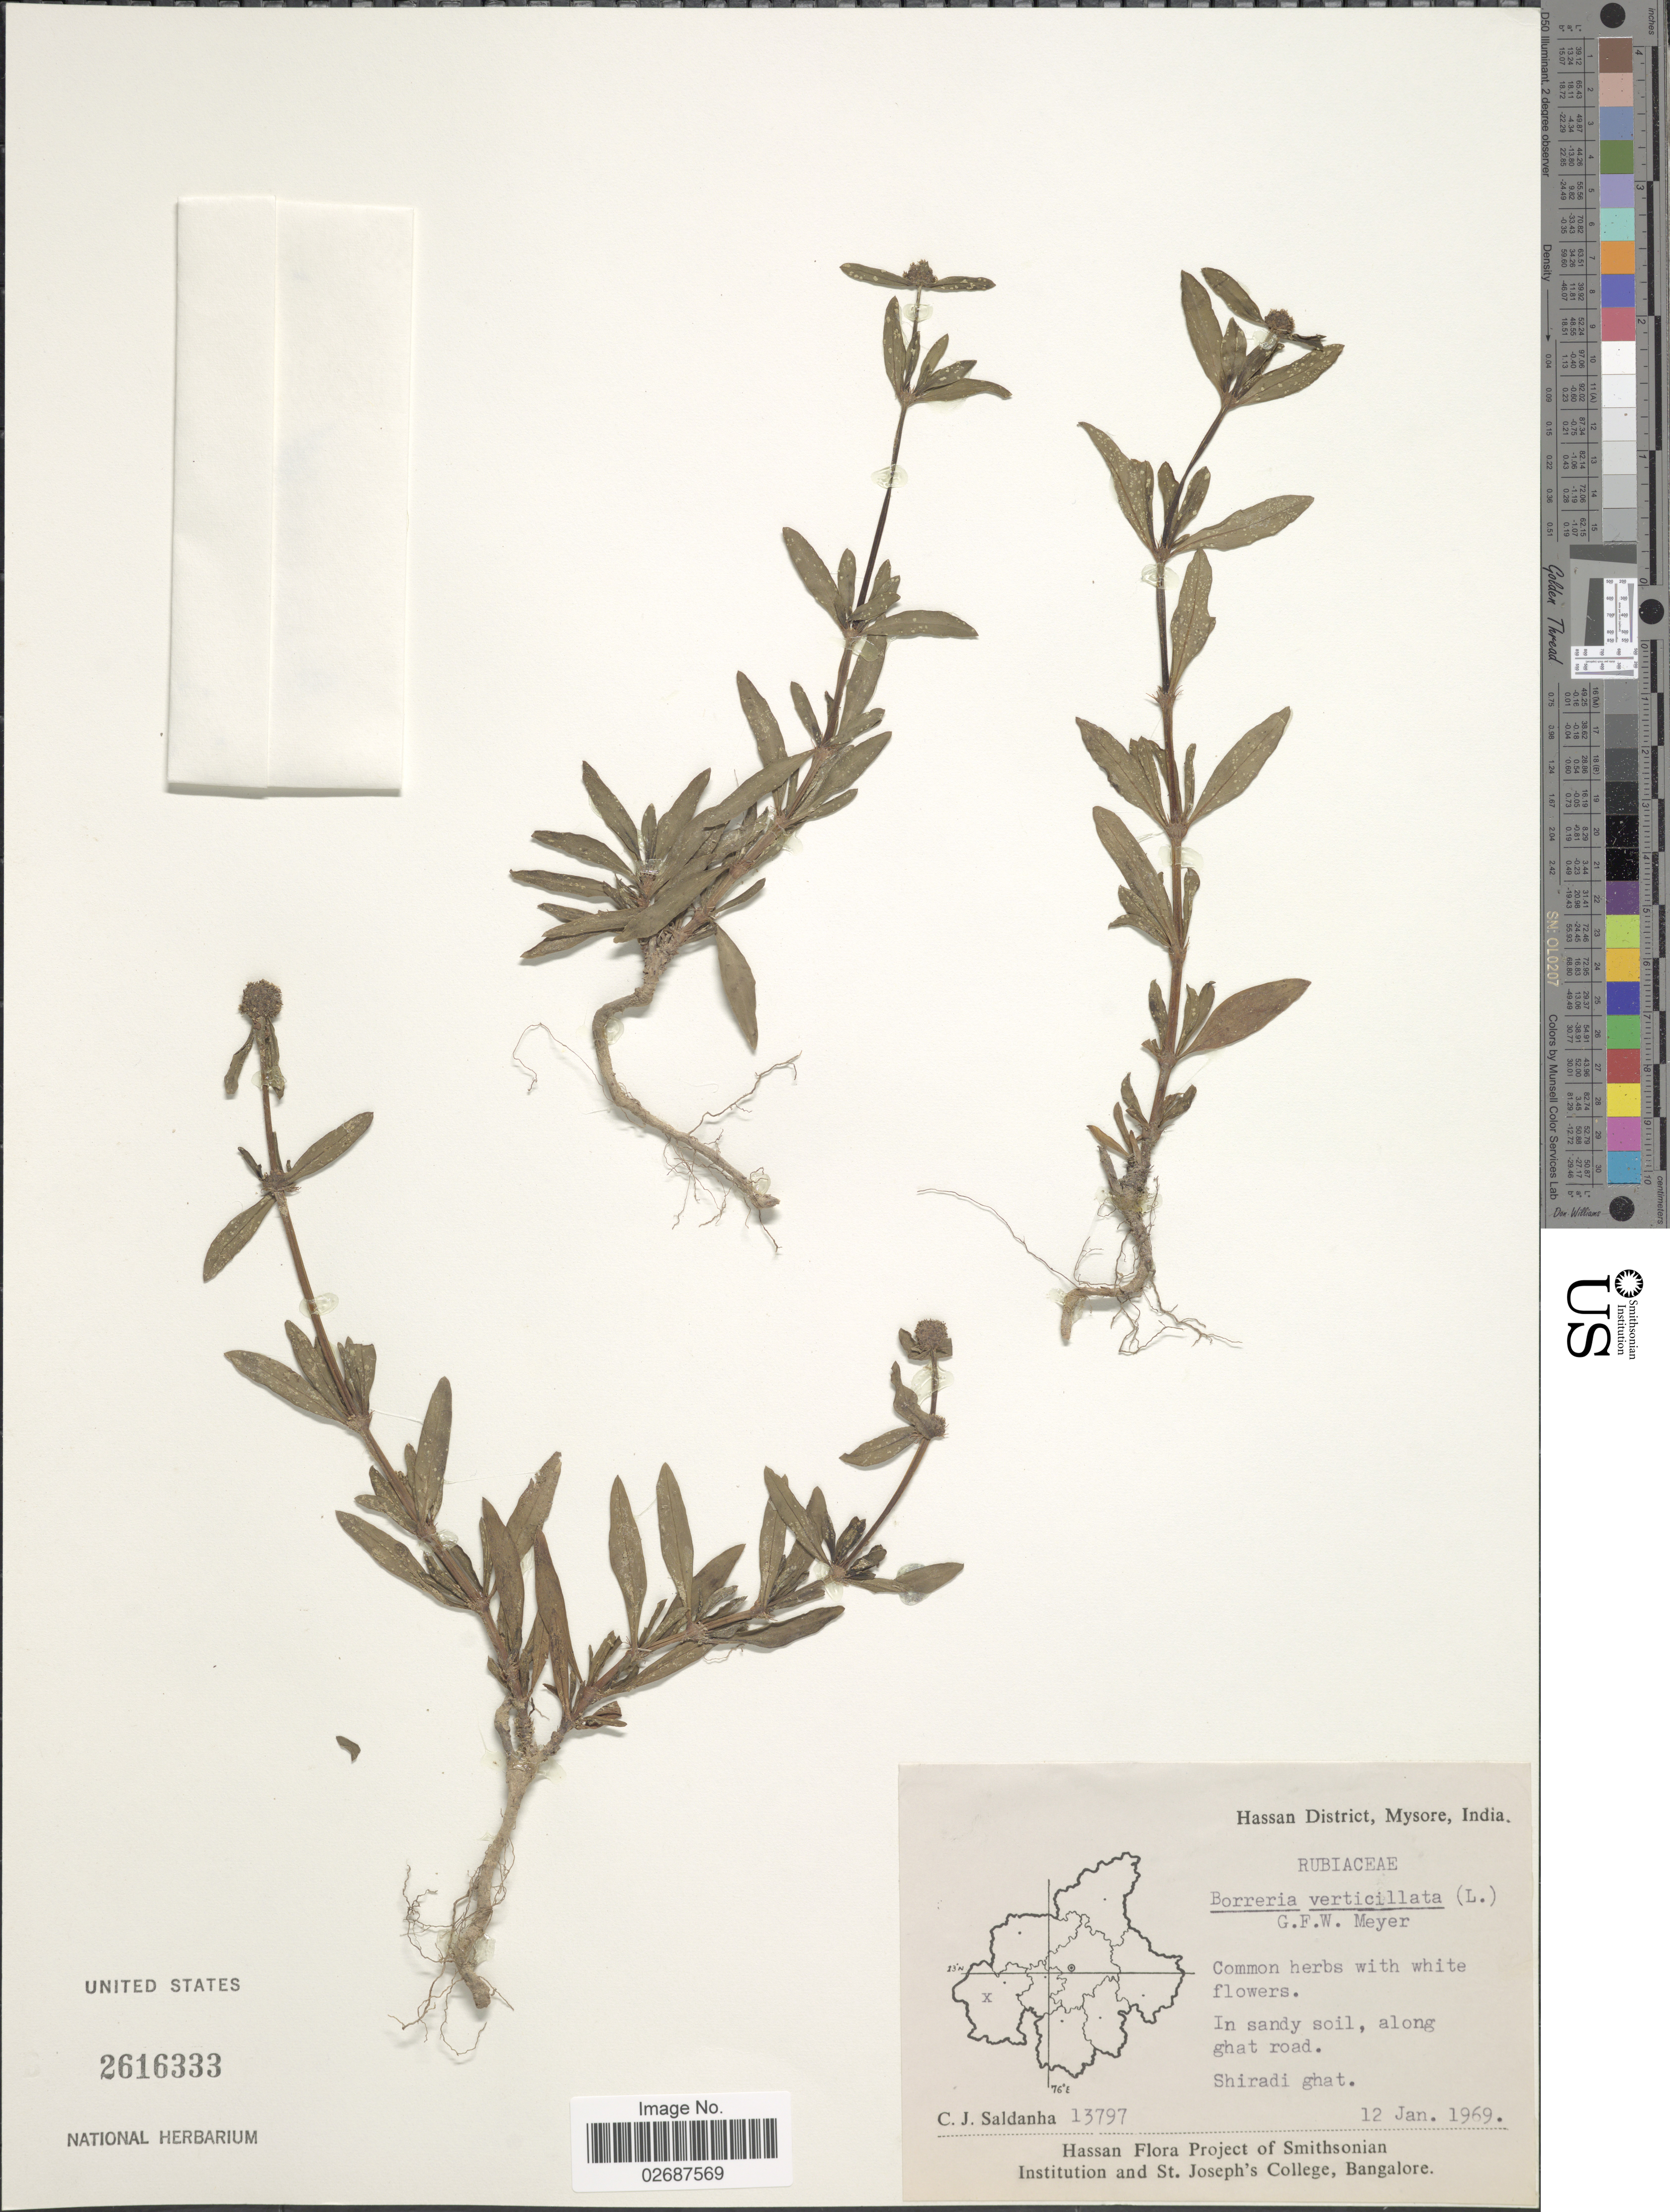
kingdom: Plantae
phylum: Tracheophyta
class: Magnoliopsida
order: Gentianales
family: Rubiaceae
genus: Borreria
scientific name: Borreria verticillata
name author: (L.) G. Mey.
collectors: C. J. Saldanha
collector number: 13797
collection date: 1969-01-12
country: India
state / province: Karnataka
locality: Hassan District, Mysore, along ghat road, Shiradi ghat.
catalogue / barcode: US 2616333